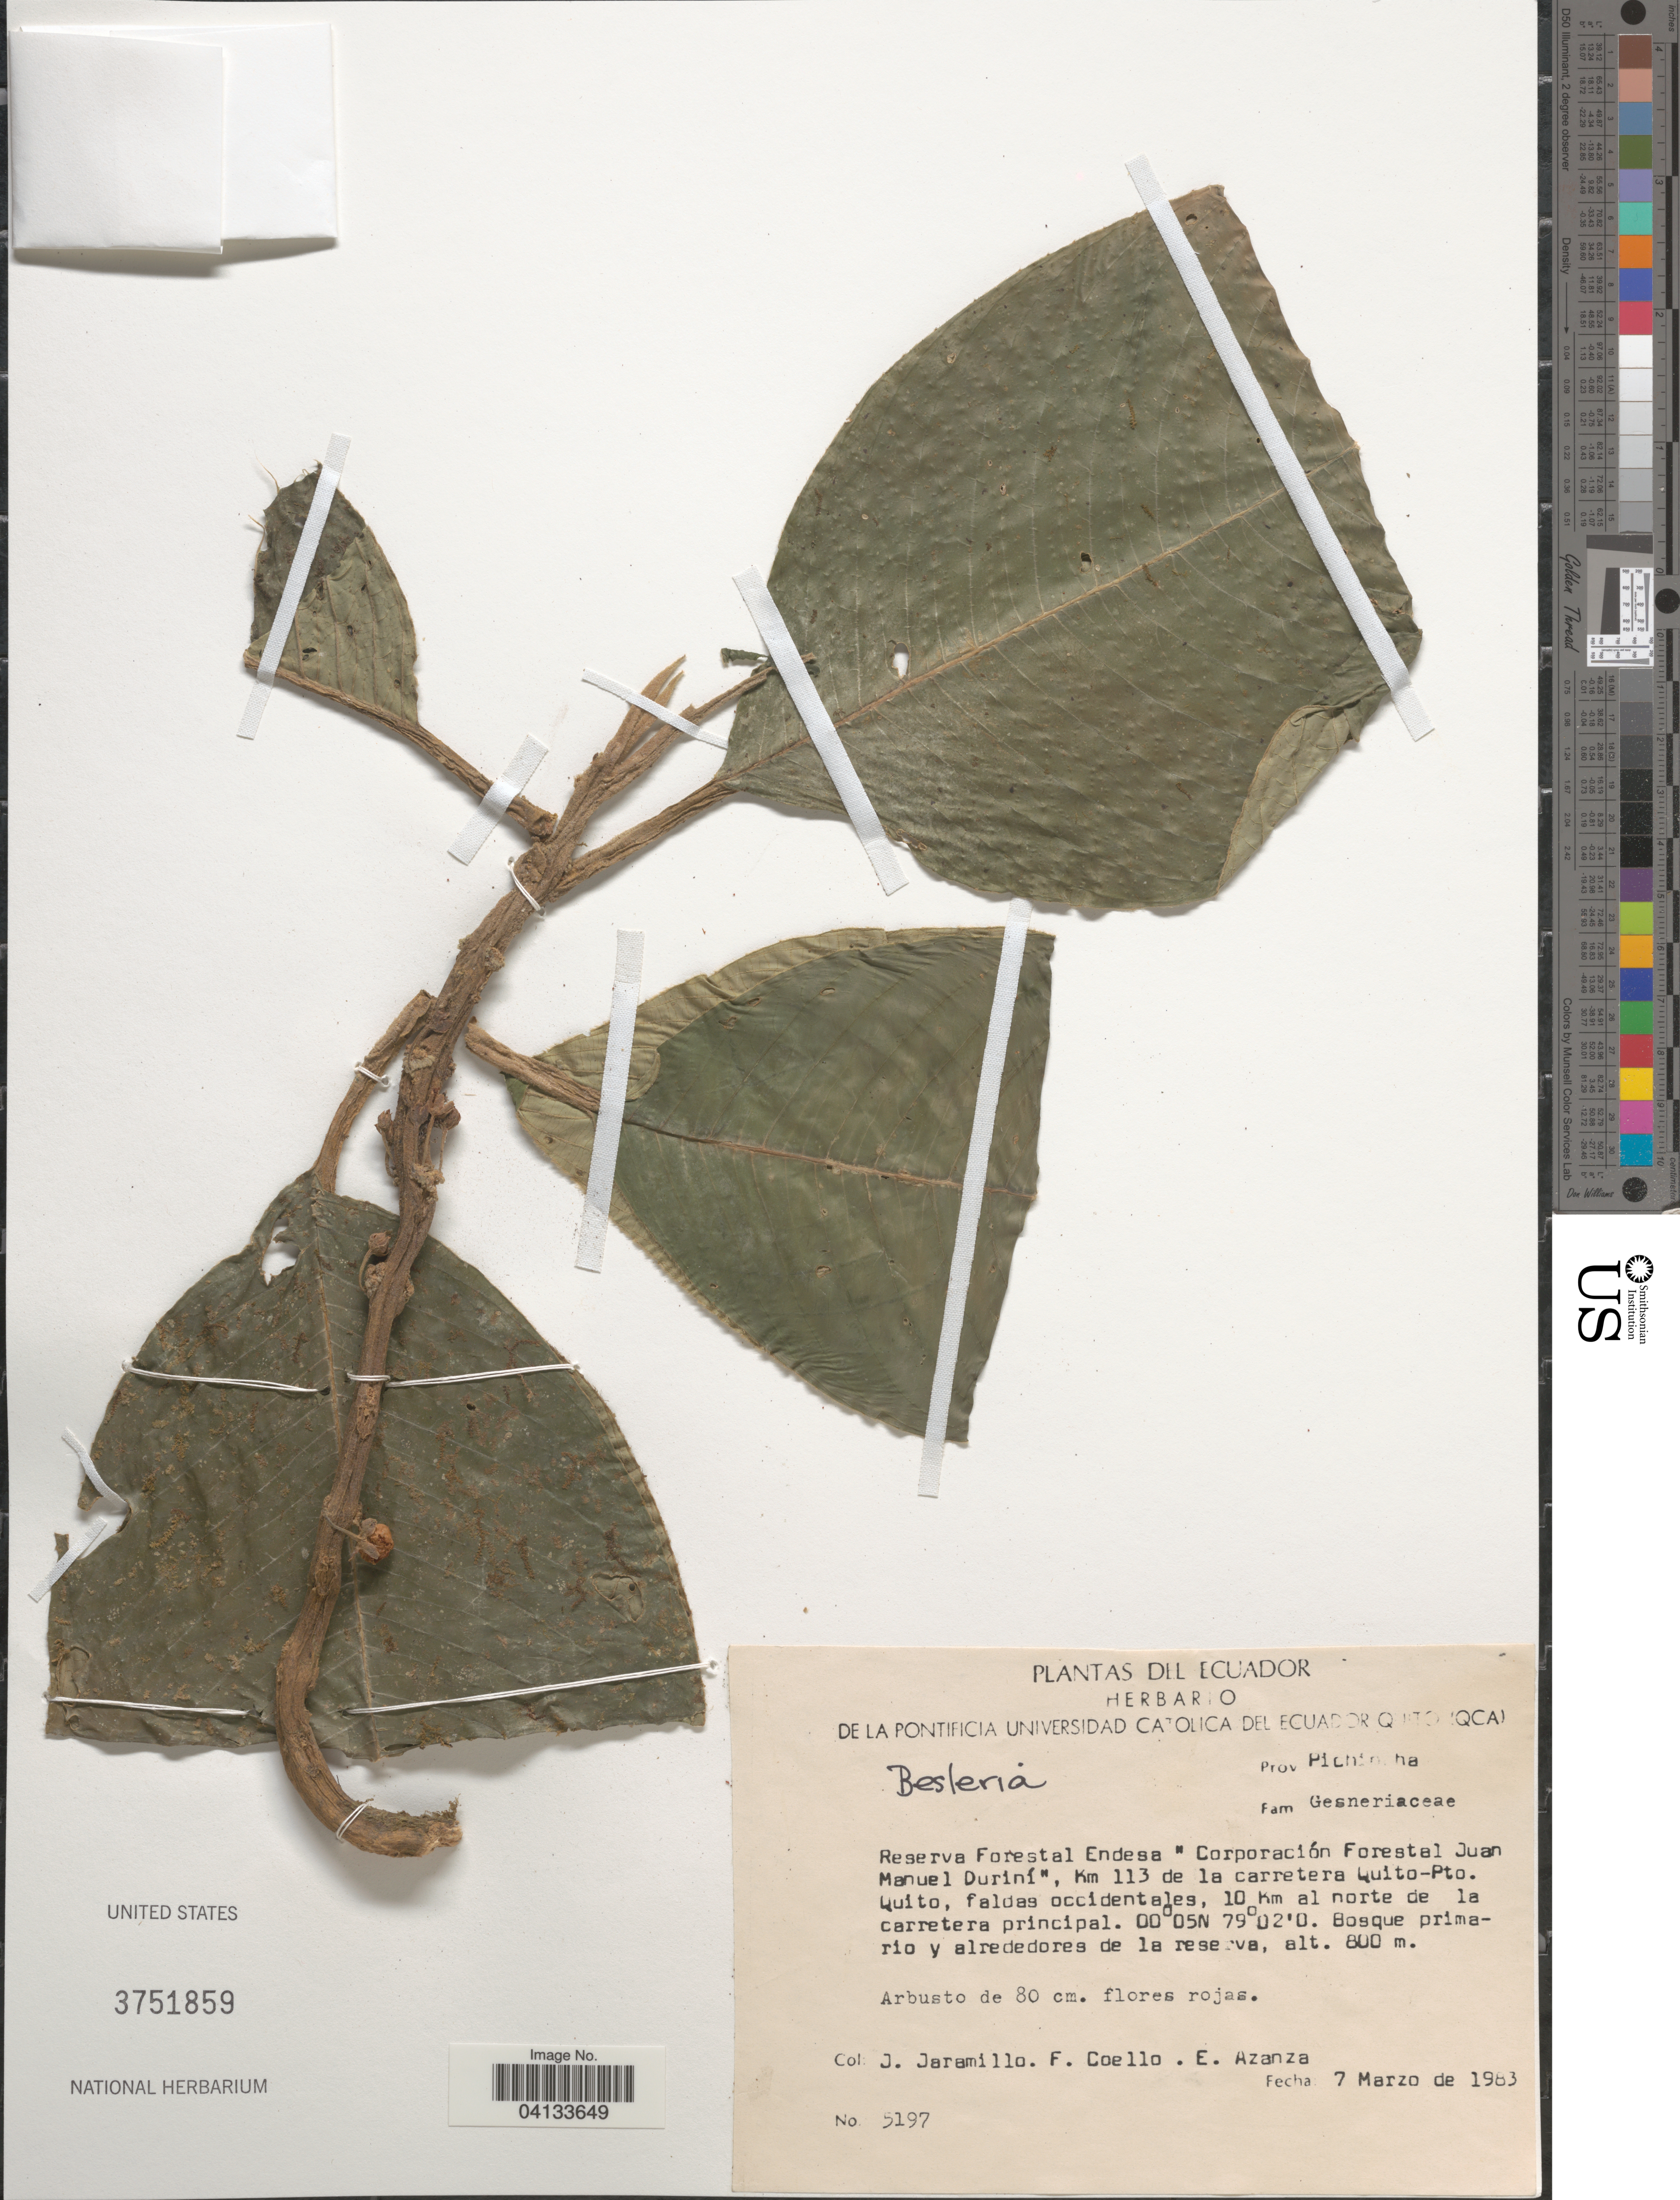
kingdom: Plantae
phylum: Tracheophyta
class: Magnoliopsida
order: Lamiales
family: Gesneriaceae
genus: Besleria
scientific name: Besleria sp.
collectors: J. Jaramillo, F. Coello & E. Azanza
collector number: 5197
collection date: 1983-03-07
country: Ecuador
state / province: Pichincha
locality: Reserva Forestal Endesa "Corporación Forestal Juan Manuel Duriní", Km 113 de la carretera Quito-Pto. Quito, faldas occidentales, 10 Km al norte de la carretera principal.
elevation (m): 800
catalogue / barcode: US 3751859